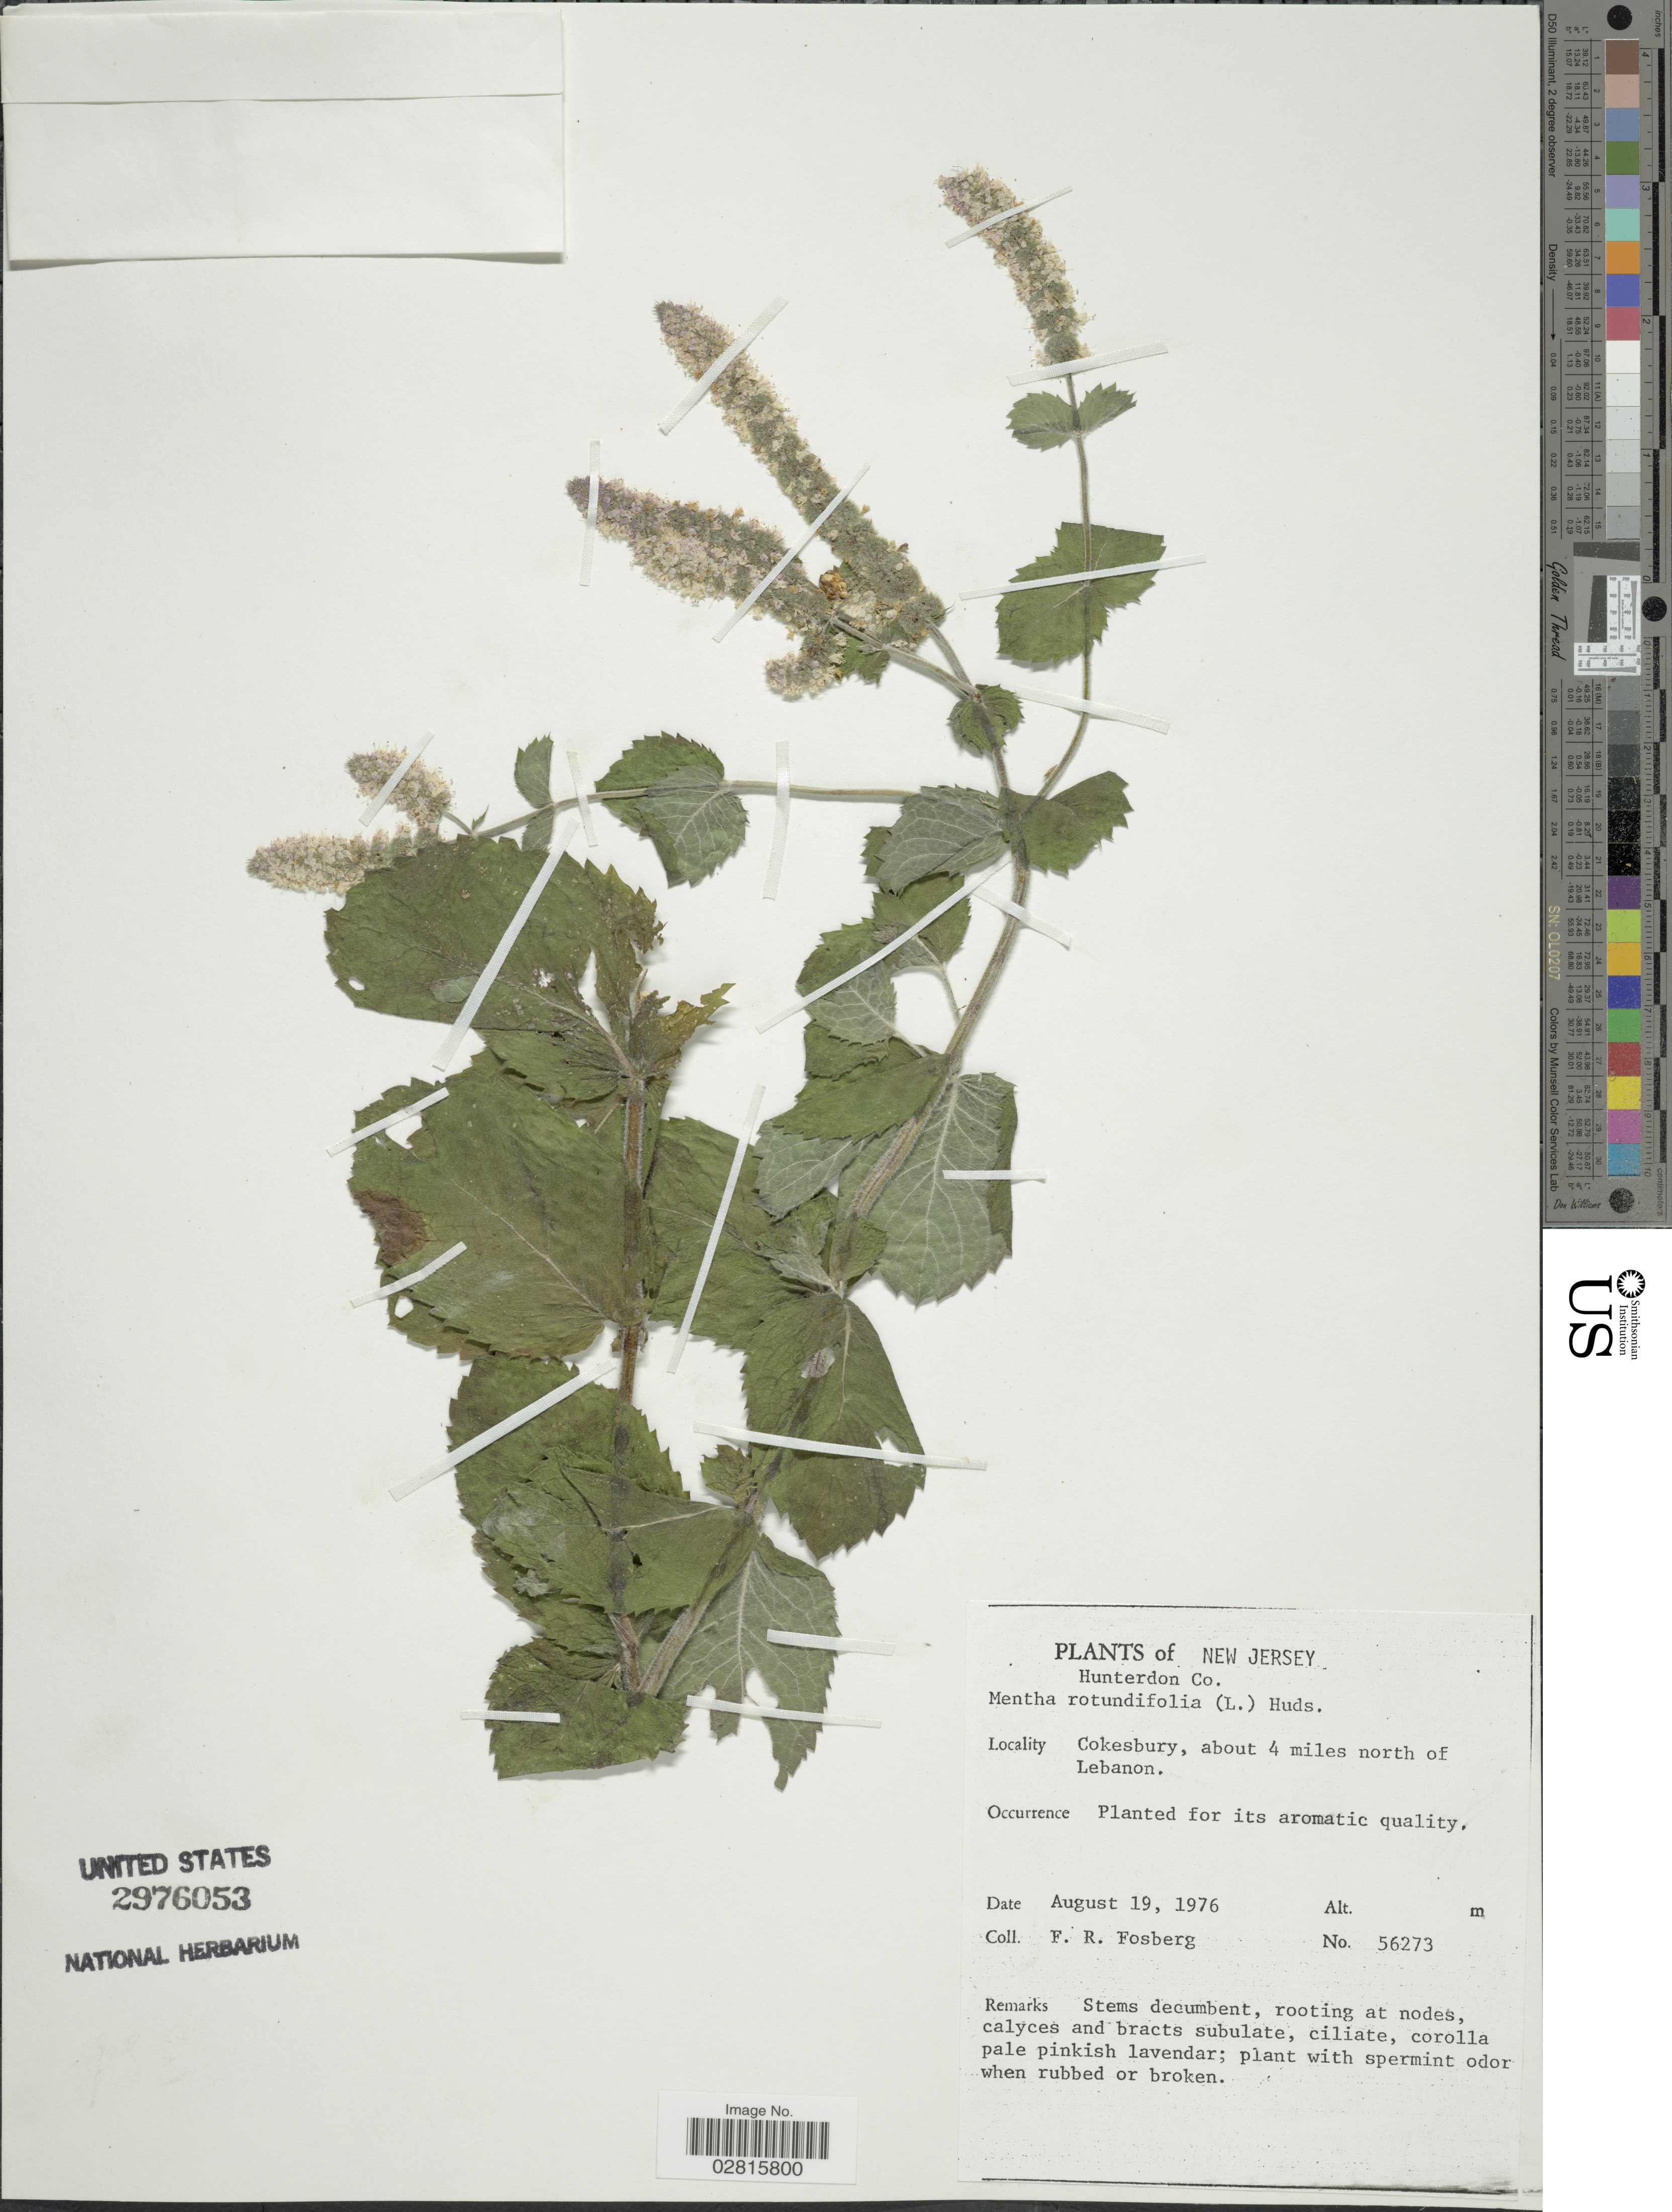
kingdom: Plantae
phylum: Tracheophyta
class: Magnoliopsida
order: Lamiales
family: Lamiaceae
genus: Mentha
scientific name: Mentha rotundifolia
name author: (L.) Huds.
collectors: F. R. Fosberg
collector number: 56273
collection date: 1976-08-19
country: United States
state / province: New Jersey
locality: Hunterdon Co., Cokesbury, about 4 miles north of Lebanon.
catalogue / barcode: US 2976053